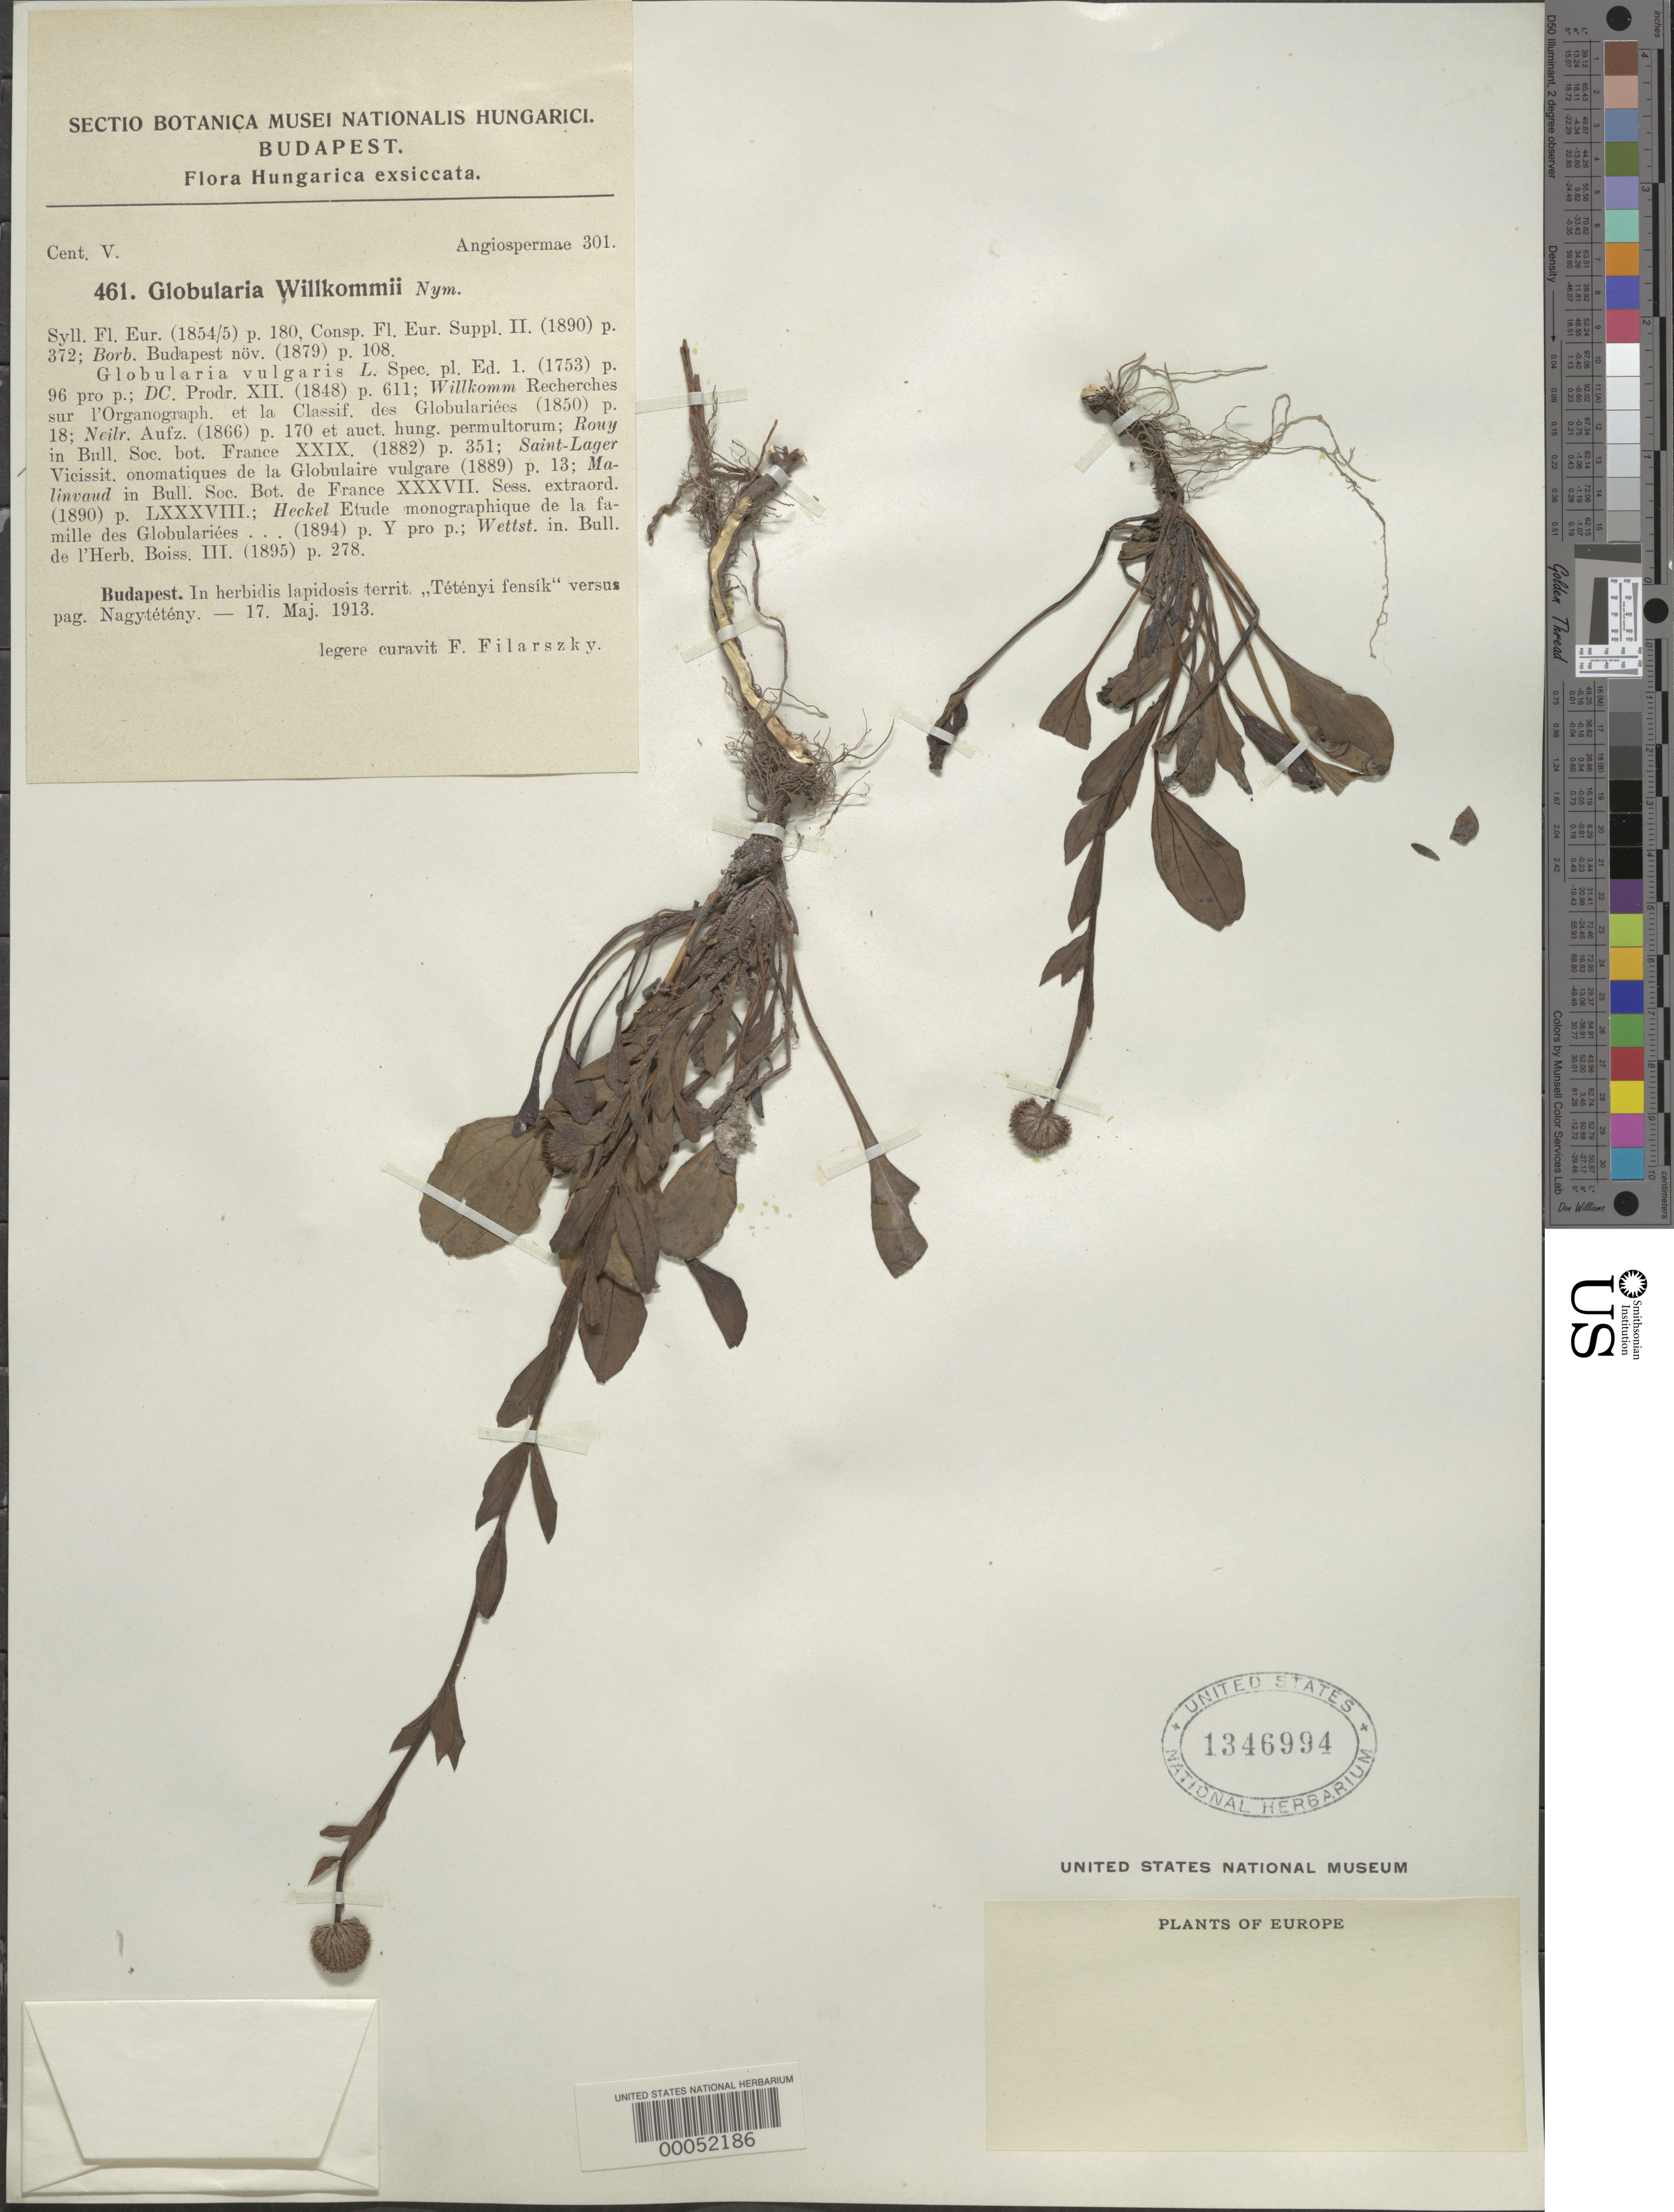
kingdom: Plantae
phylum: Tracheophyta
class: Magnoliopsida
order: Lamiales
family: Plantaginaceae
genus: Globularia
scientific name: Globularia willkommii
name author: Nyman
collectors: F. Filarszky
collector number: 301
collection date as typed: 17 May 1913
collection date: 1913-05-17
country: Hungary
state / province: Budapest, Capital District of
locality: Budapest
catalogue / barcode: US 1346994